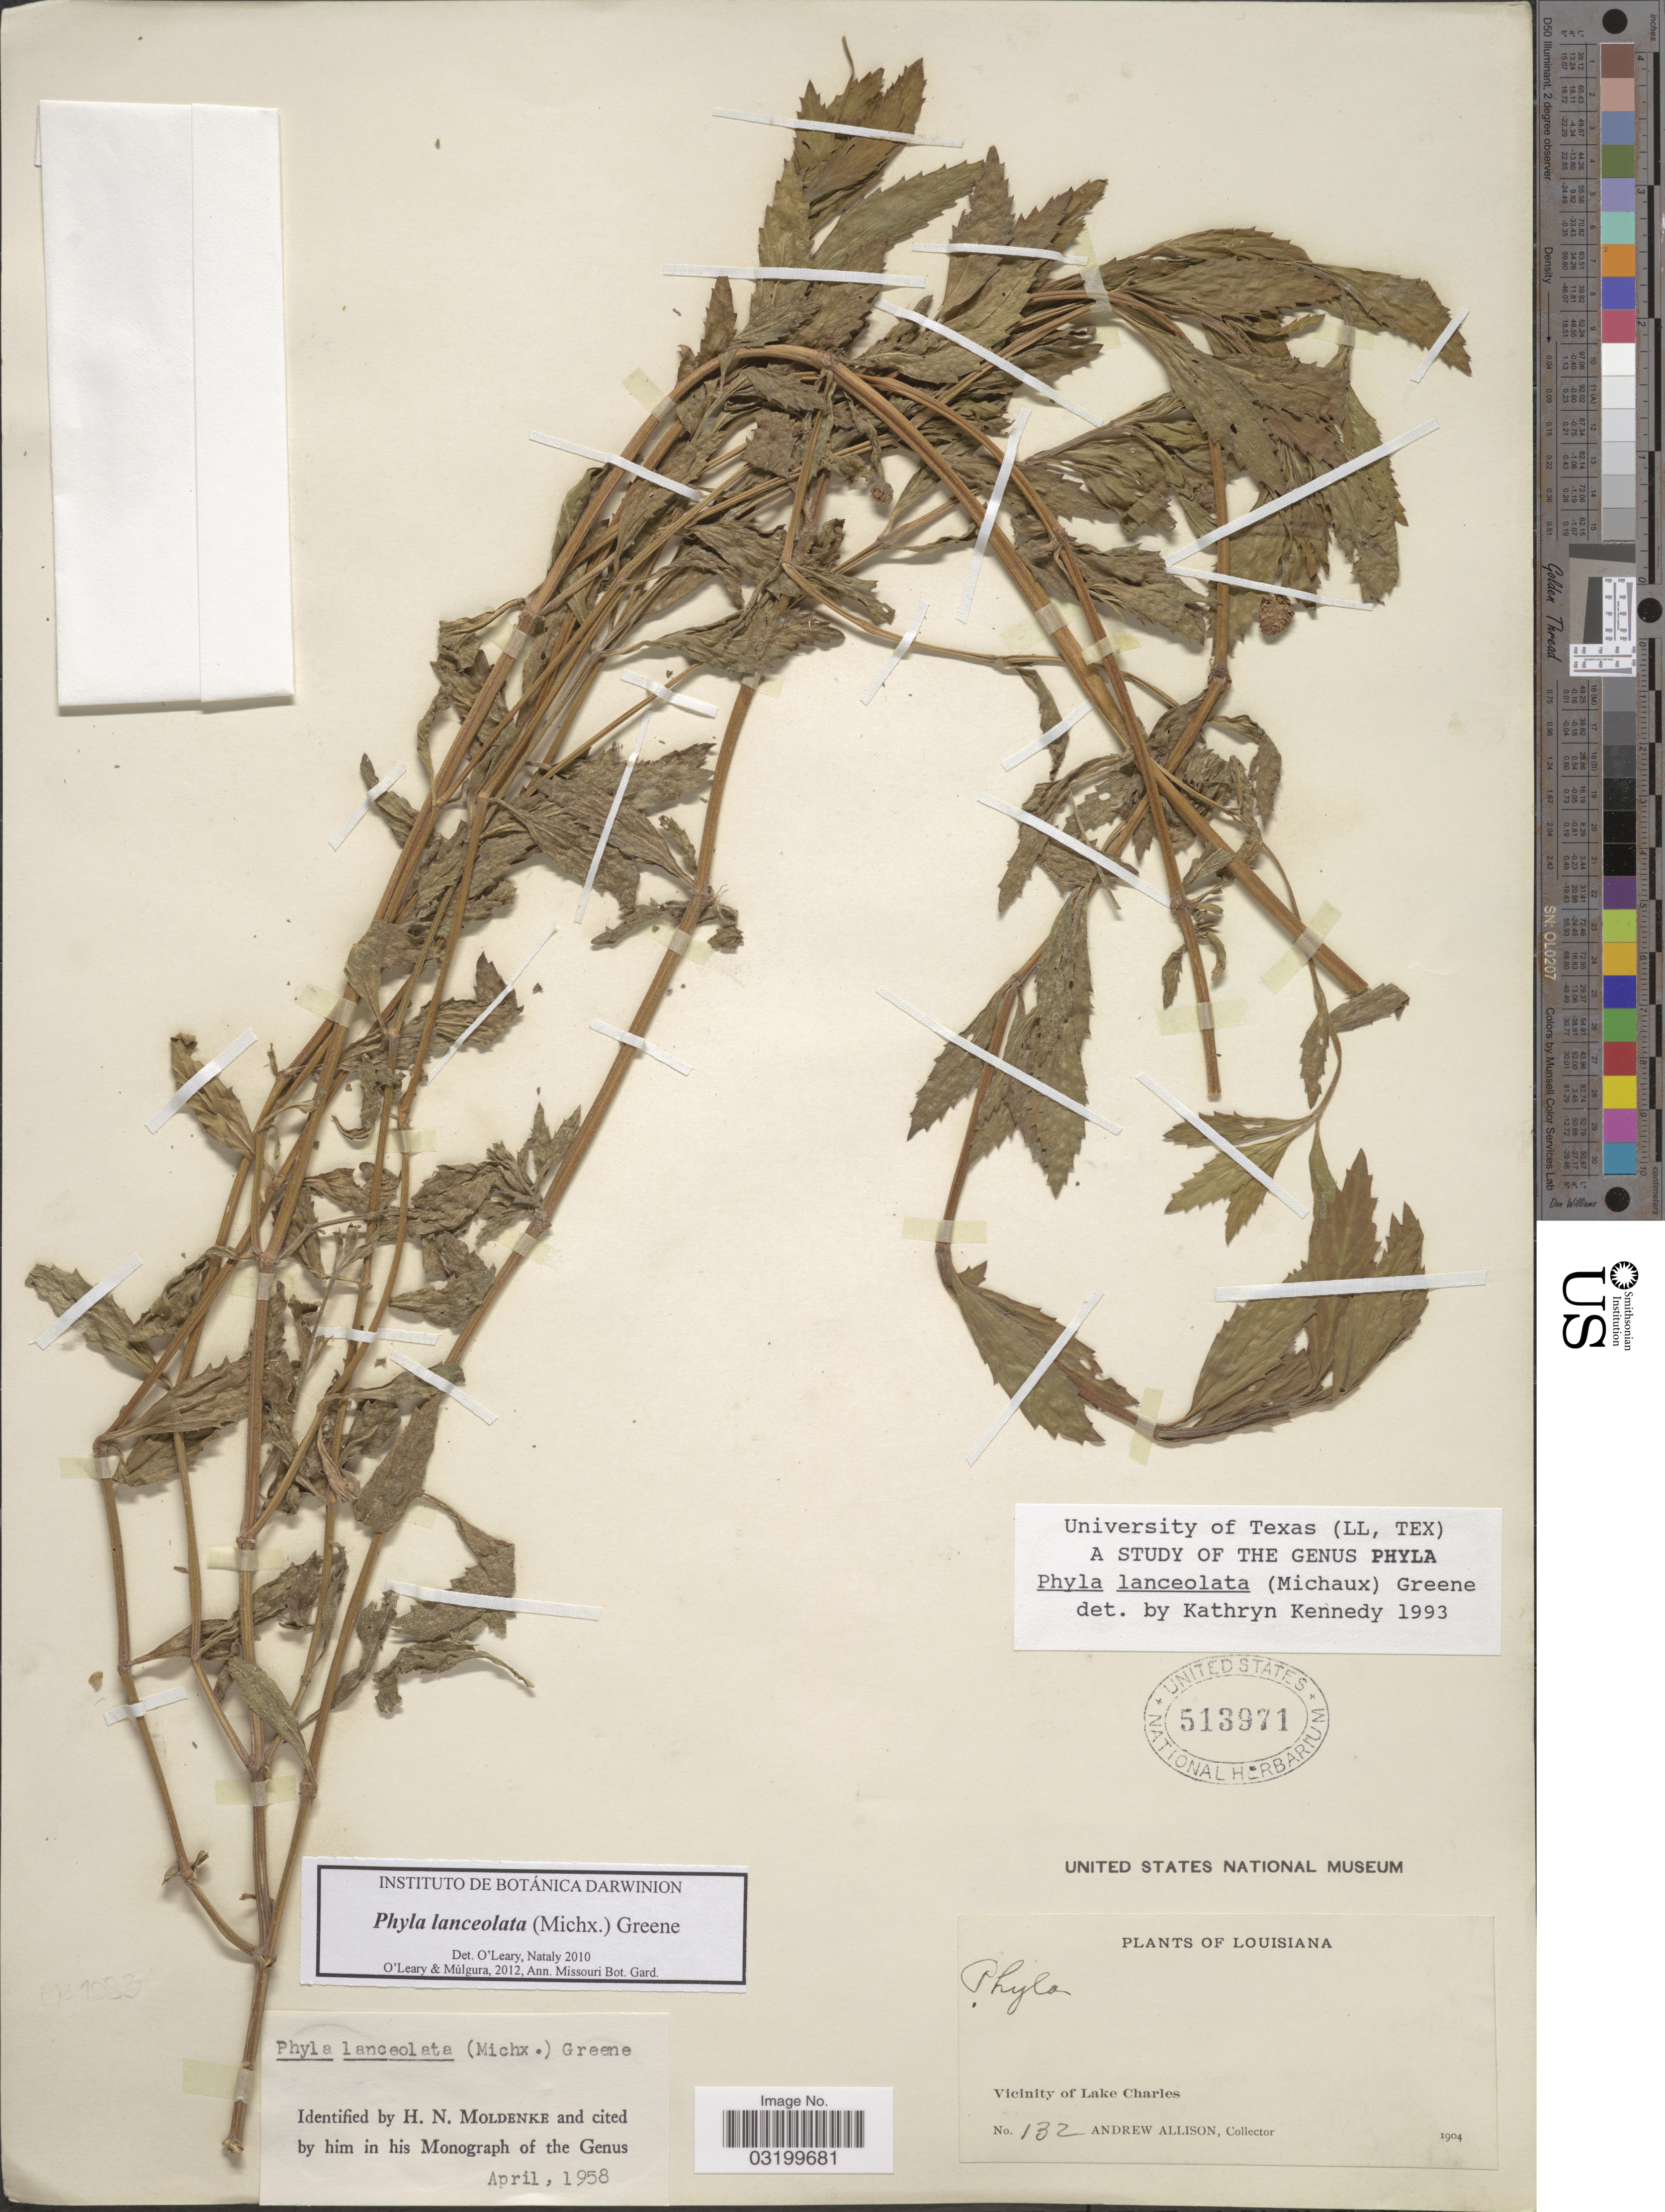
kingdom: Plantae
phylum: Tracheophyta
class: Magnoliopsida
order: Lamiales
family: Verbenaceae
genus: Phyla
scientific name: Phyla lanceolata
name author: (Michx.) Greene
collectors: A. Allison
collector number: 132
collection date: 1904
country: United States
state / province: Louisiana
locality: Vicinity of Lake Charles.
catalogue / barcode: US 513971